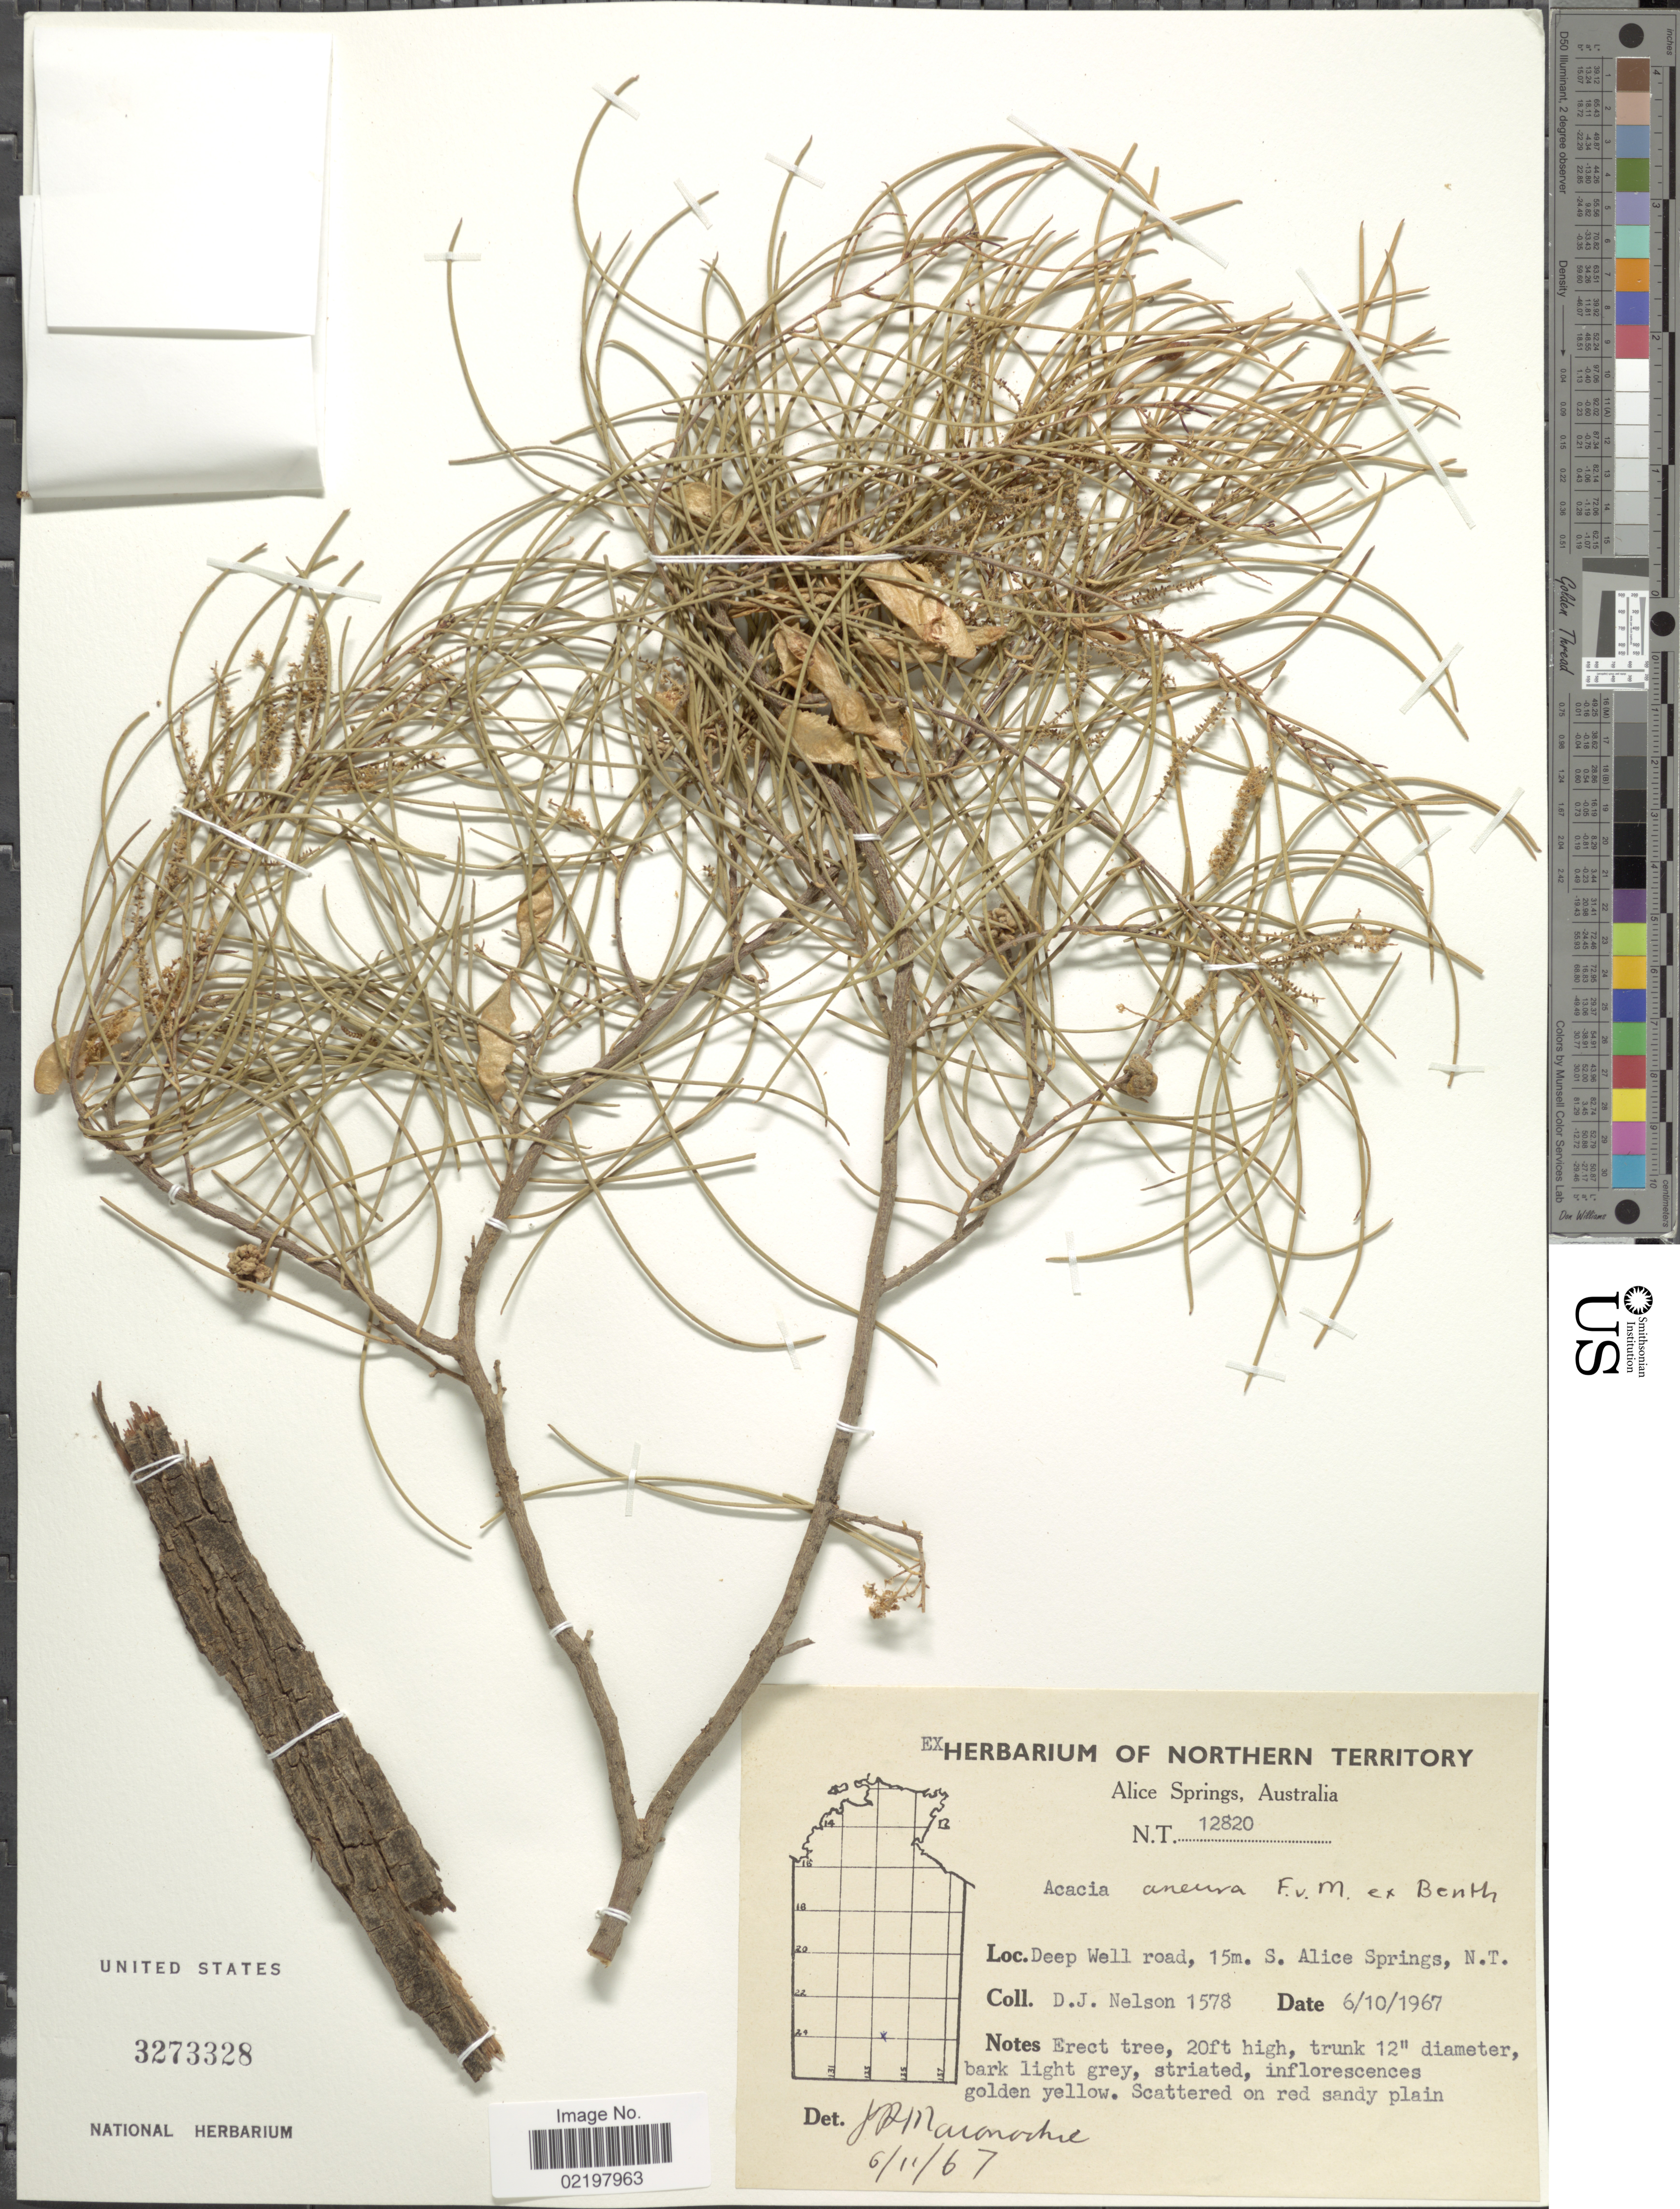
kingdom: Plantae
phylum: Tracheophyta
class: Magnoliopsida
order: Fabales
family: Fabaceae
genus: Acacia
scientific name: Acacia aneura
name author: F. Muell. ex Benth.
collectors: D. J. Nelson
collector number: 1578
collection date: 1967-10-06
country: Australia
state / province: Northern Territory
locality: Deep Well road, 15 m. S. Alice Springs, N.T.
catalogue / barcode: US 3273328